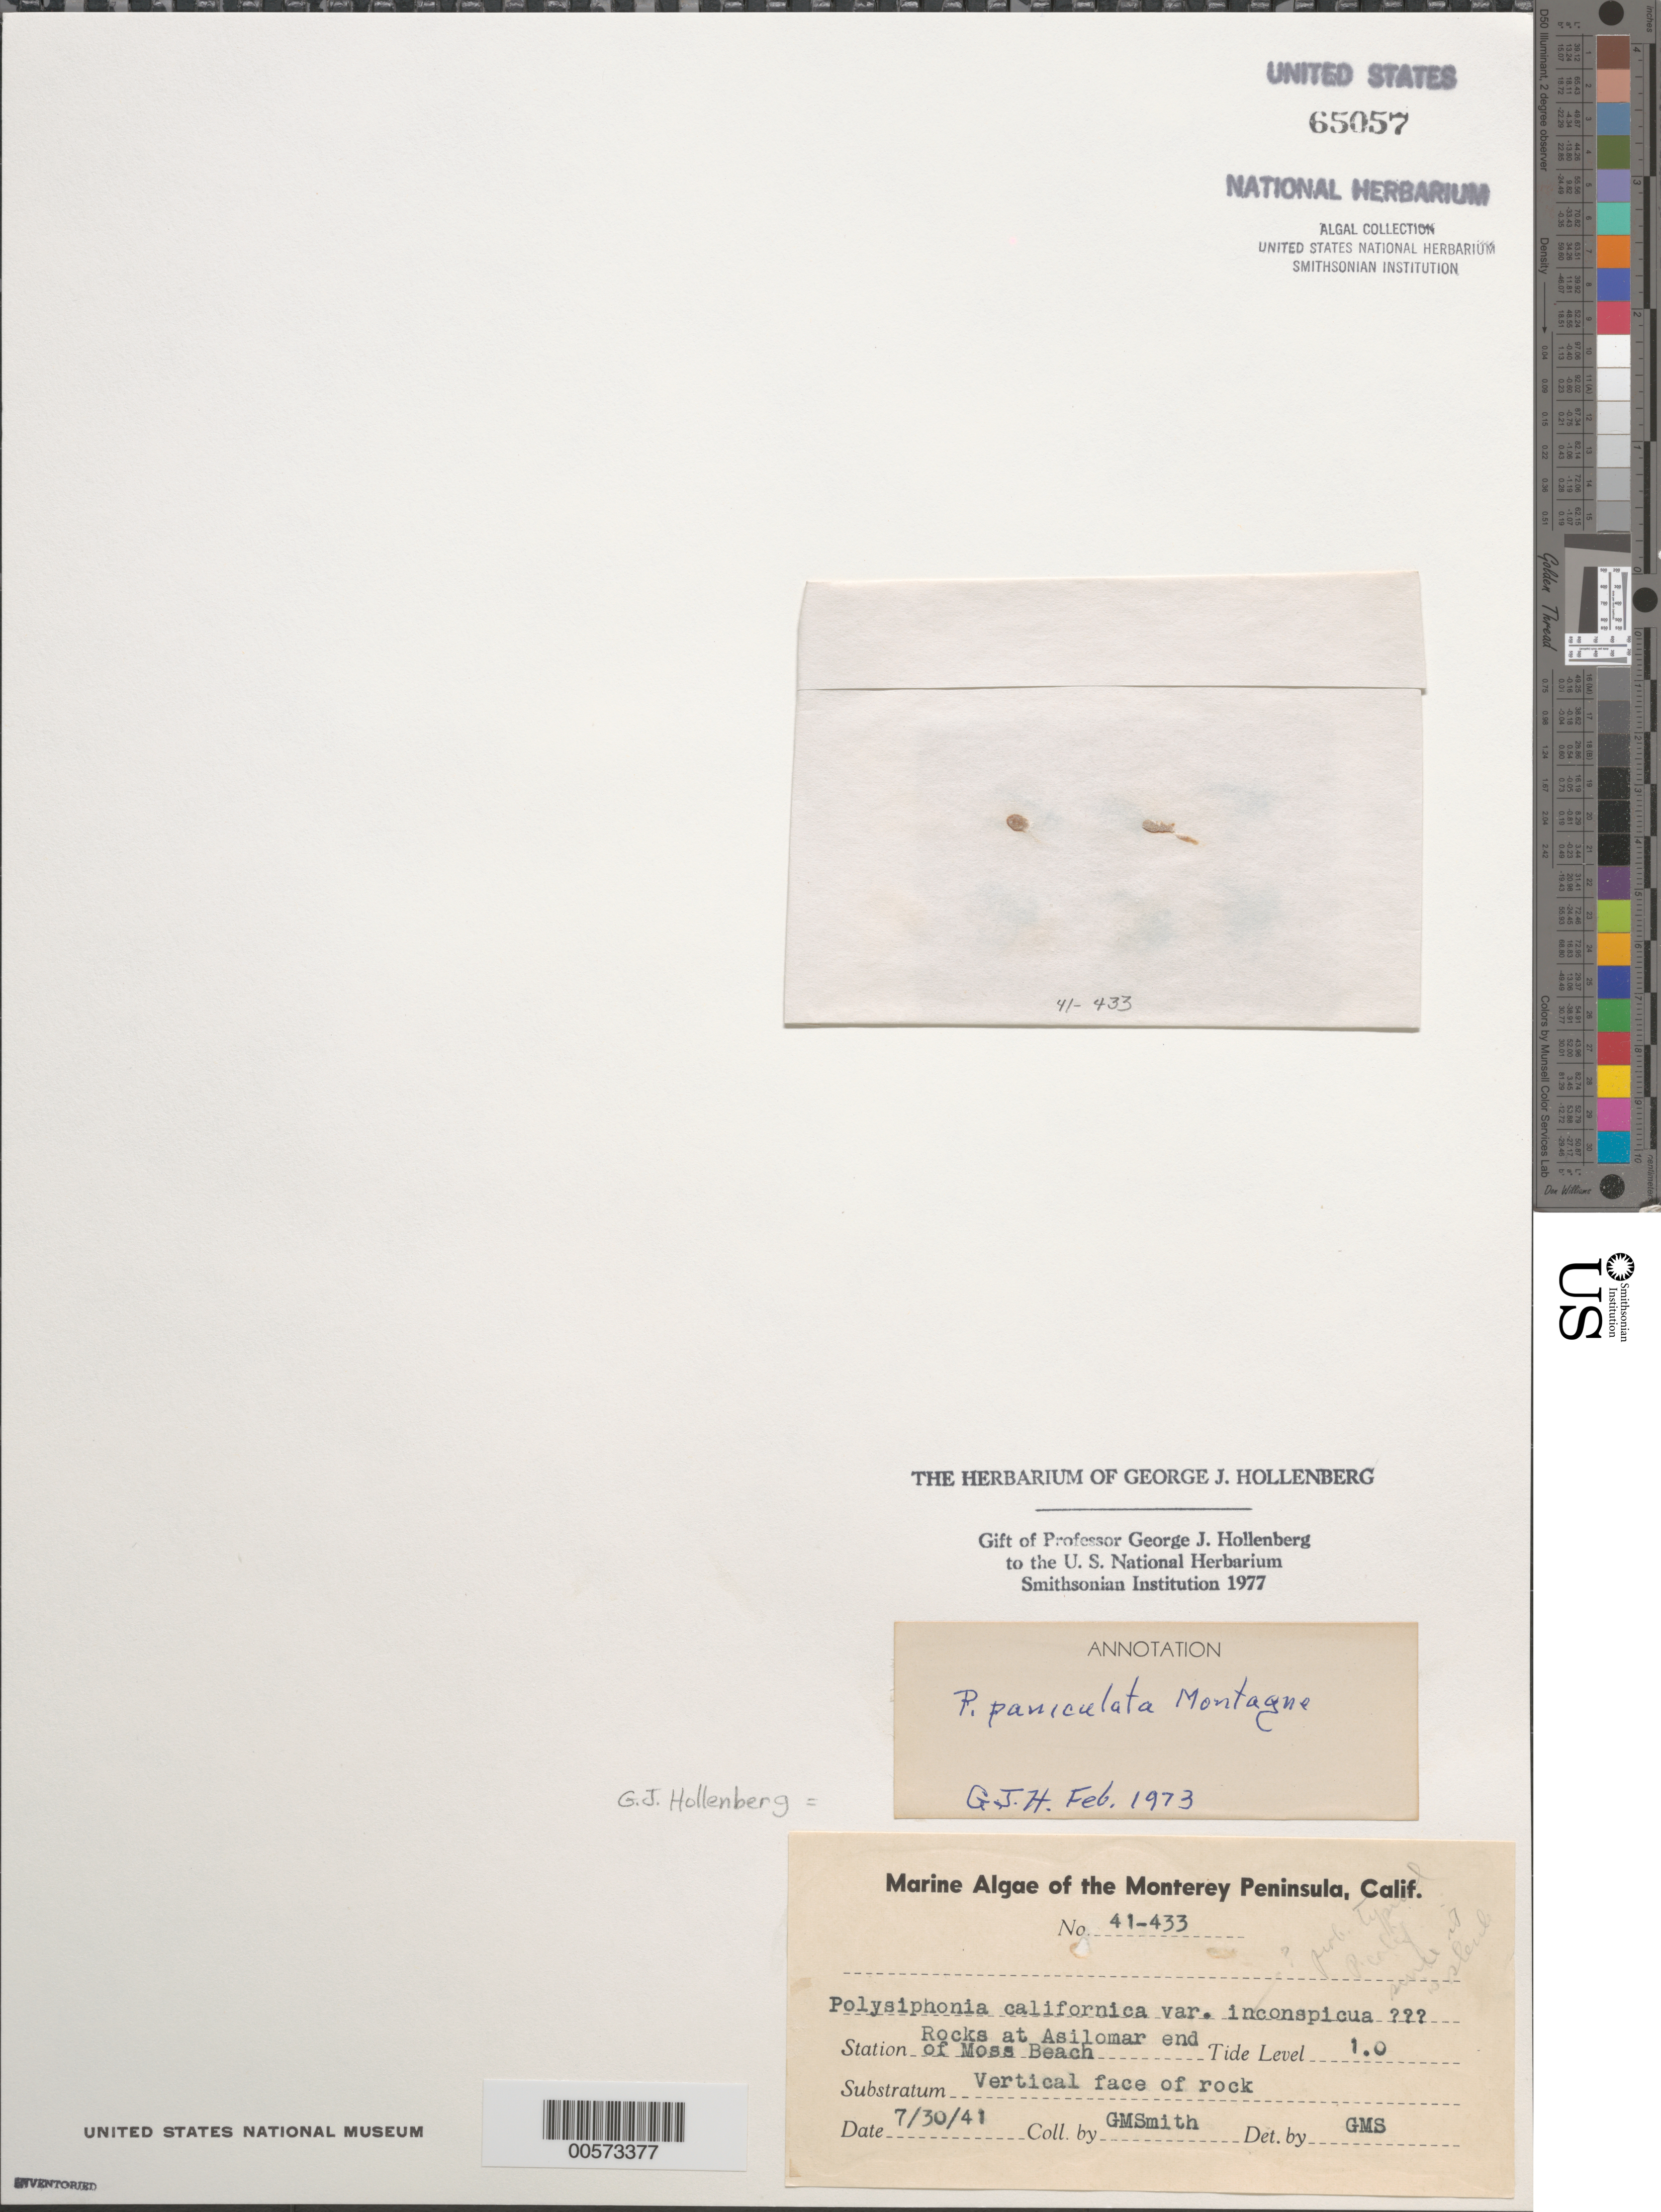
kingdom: Plantae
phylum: Rhodophyta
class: Florideophyceae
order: Ceramiales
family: Rhodomelaceae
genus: Eutrichosiphonia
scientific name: Eutrichosiphonia paniculata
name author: (Mont.) D.E.Bustamante & T.O. Cho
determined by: Algae name updating Project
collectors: G. M. Smith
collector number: Gms 41-433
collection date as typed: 30 Jul 1941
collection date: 1941-07-30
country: United States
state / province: California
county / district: Monterey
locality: Moss Beach, Asilomar end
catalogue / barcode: US 65057